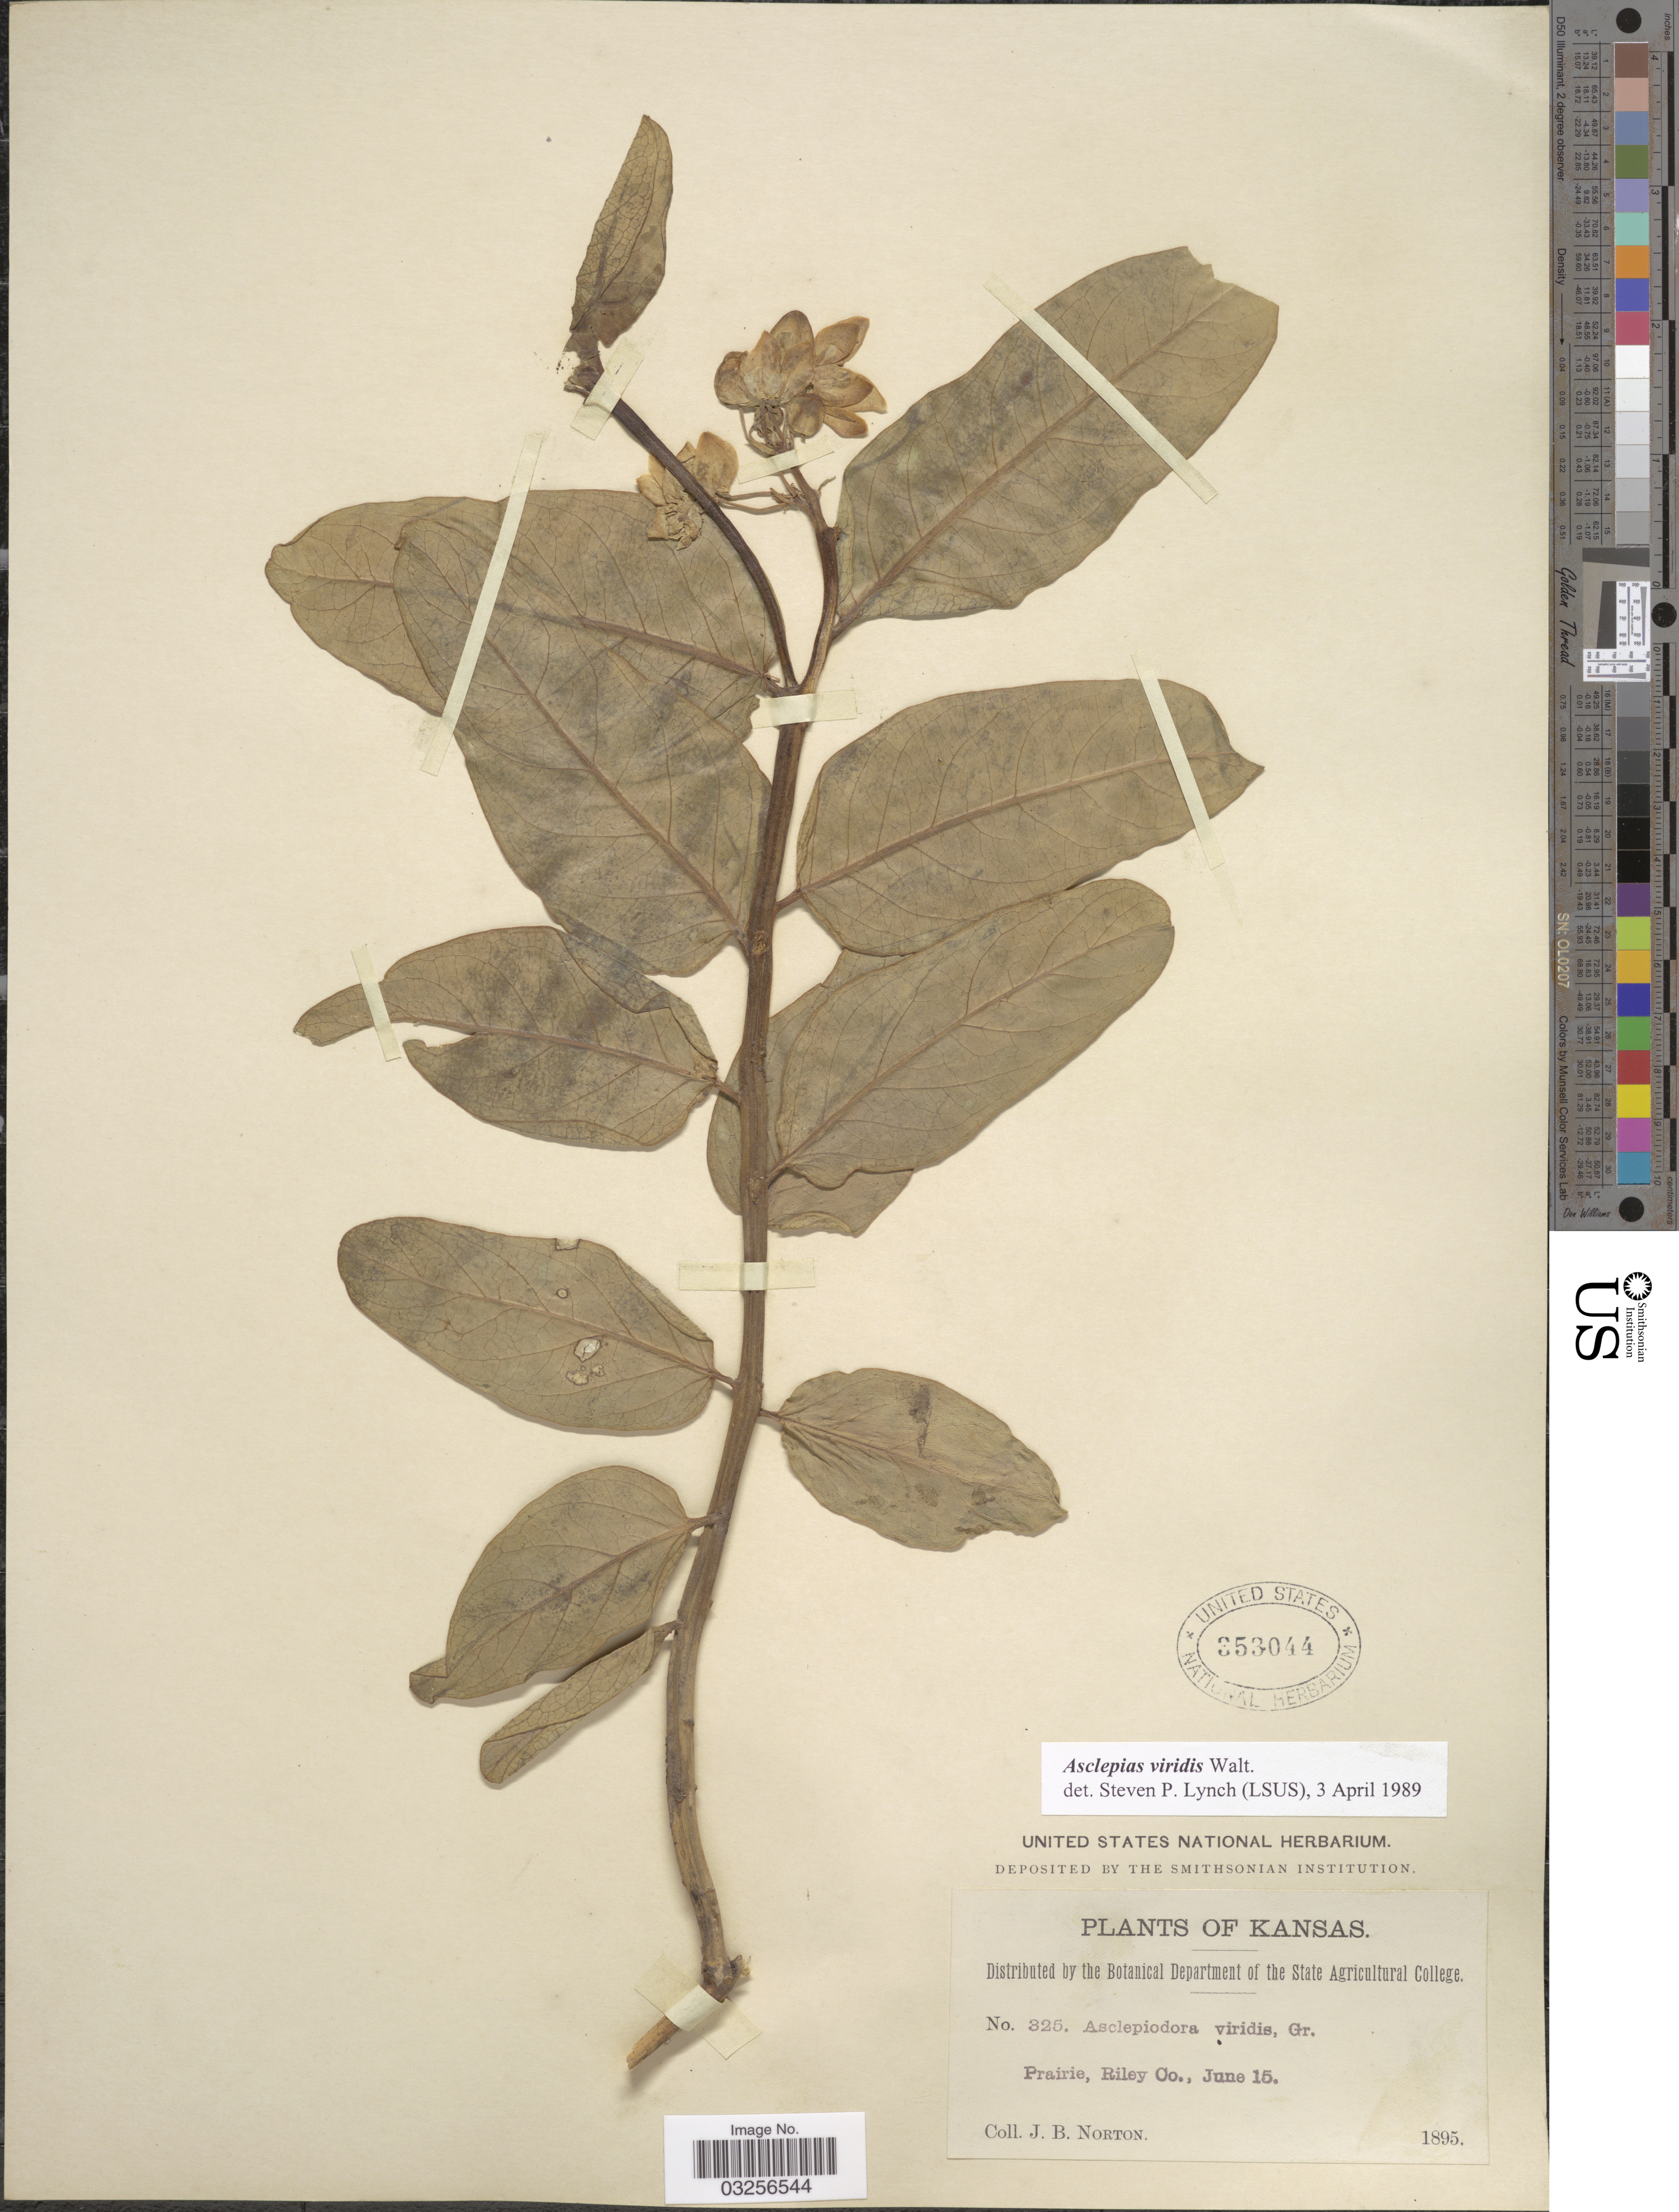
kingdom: Plantae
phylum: Tracheophyta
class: Magnoliopsida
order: Gentianales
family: Apocynaceae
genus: Asclepias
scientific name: Asclepias viridis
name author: Walter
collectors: J. B. Norton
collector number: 325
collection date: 1895-06-15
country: United States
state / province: Kansas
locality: Prairie, Riley Co.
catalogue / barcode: US 353044